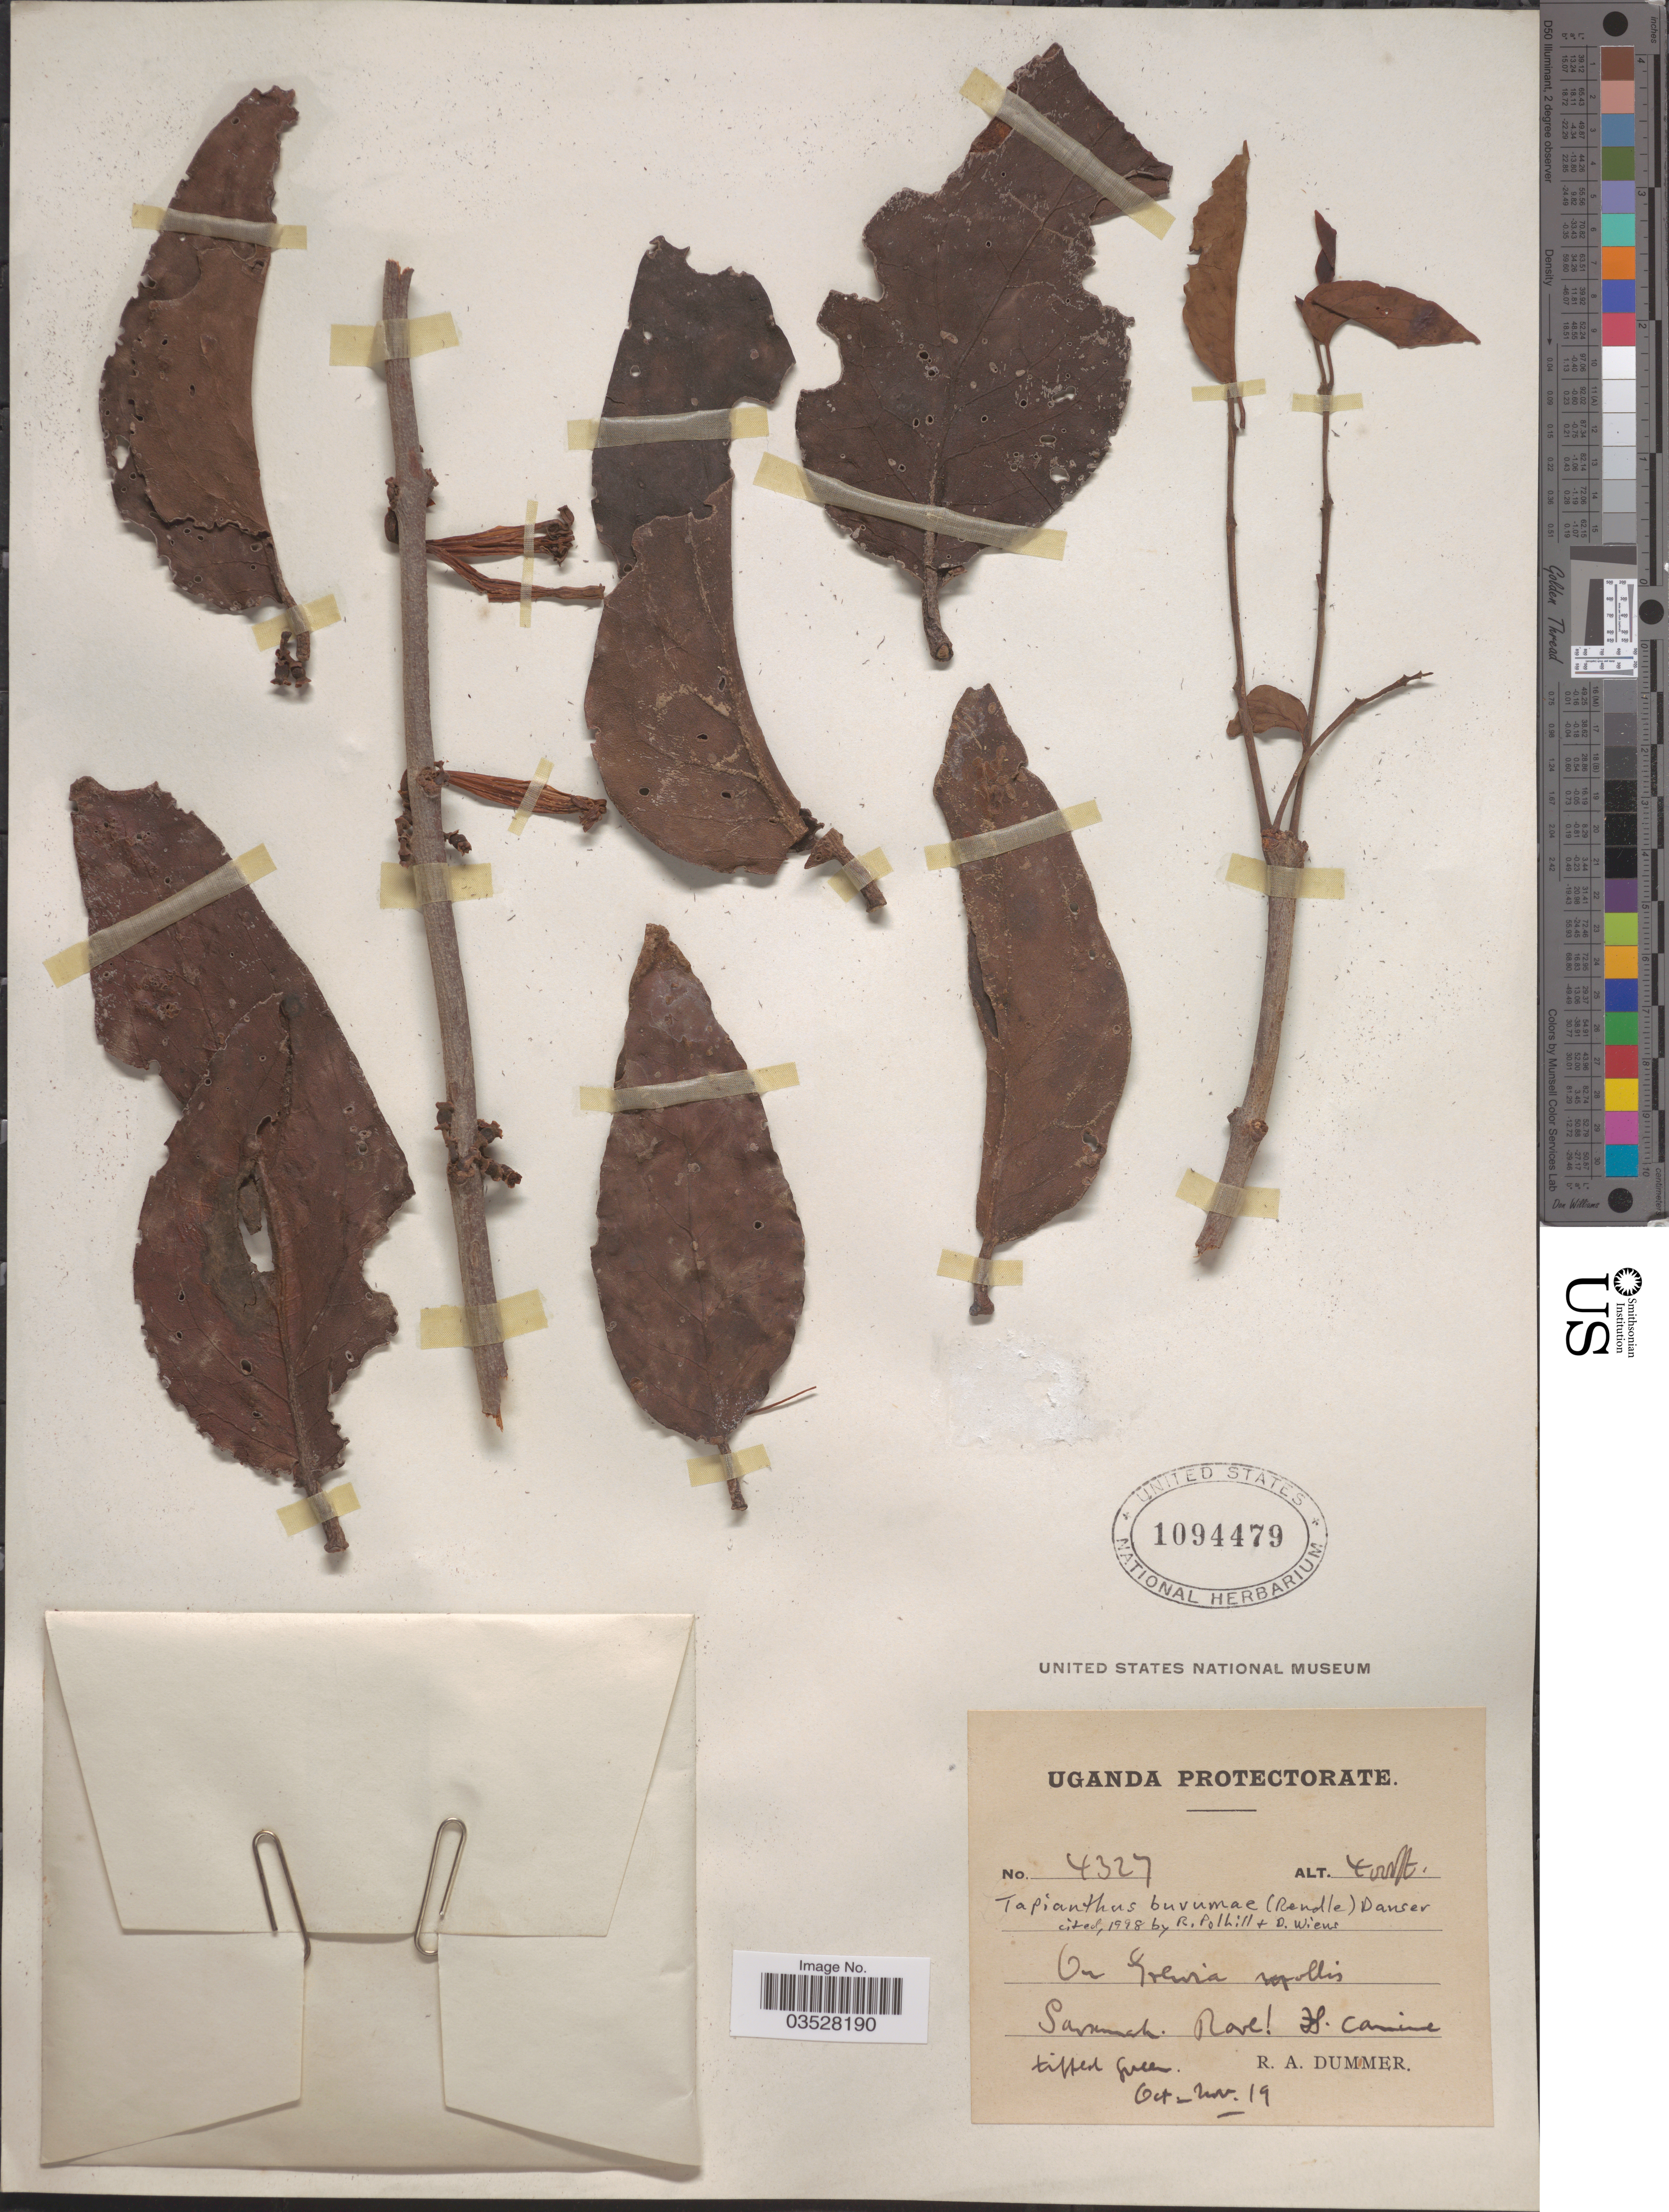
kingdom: Plantae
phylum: Tracheophyta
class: Magnoliopsida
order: Santalales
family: Loranthaceae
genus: Tapinanthus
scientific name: Tapinanthus buvumae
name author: (Rendle) Danser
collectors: R. Dümmer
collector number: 4327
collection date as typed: Transcribed d/m/y: /10/19 to /11/19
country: Uganda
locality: Uganda Protectorate.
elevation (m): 1219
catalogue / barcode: US 1094479